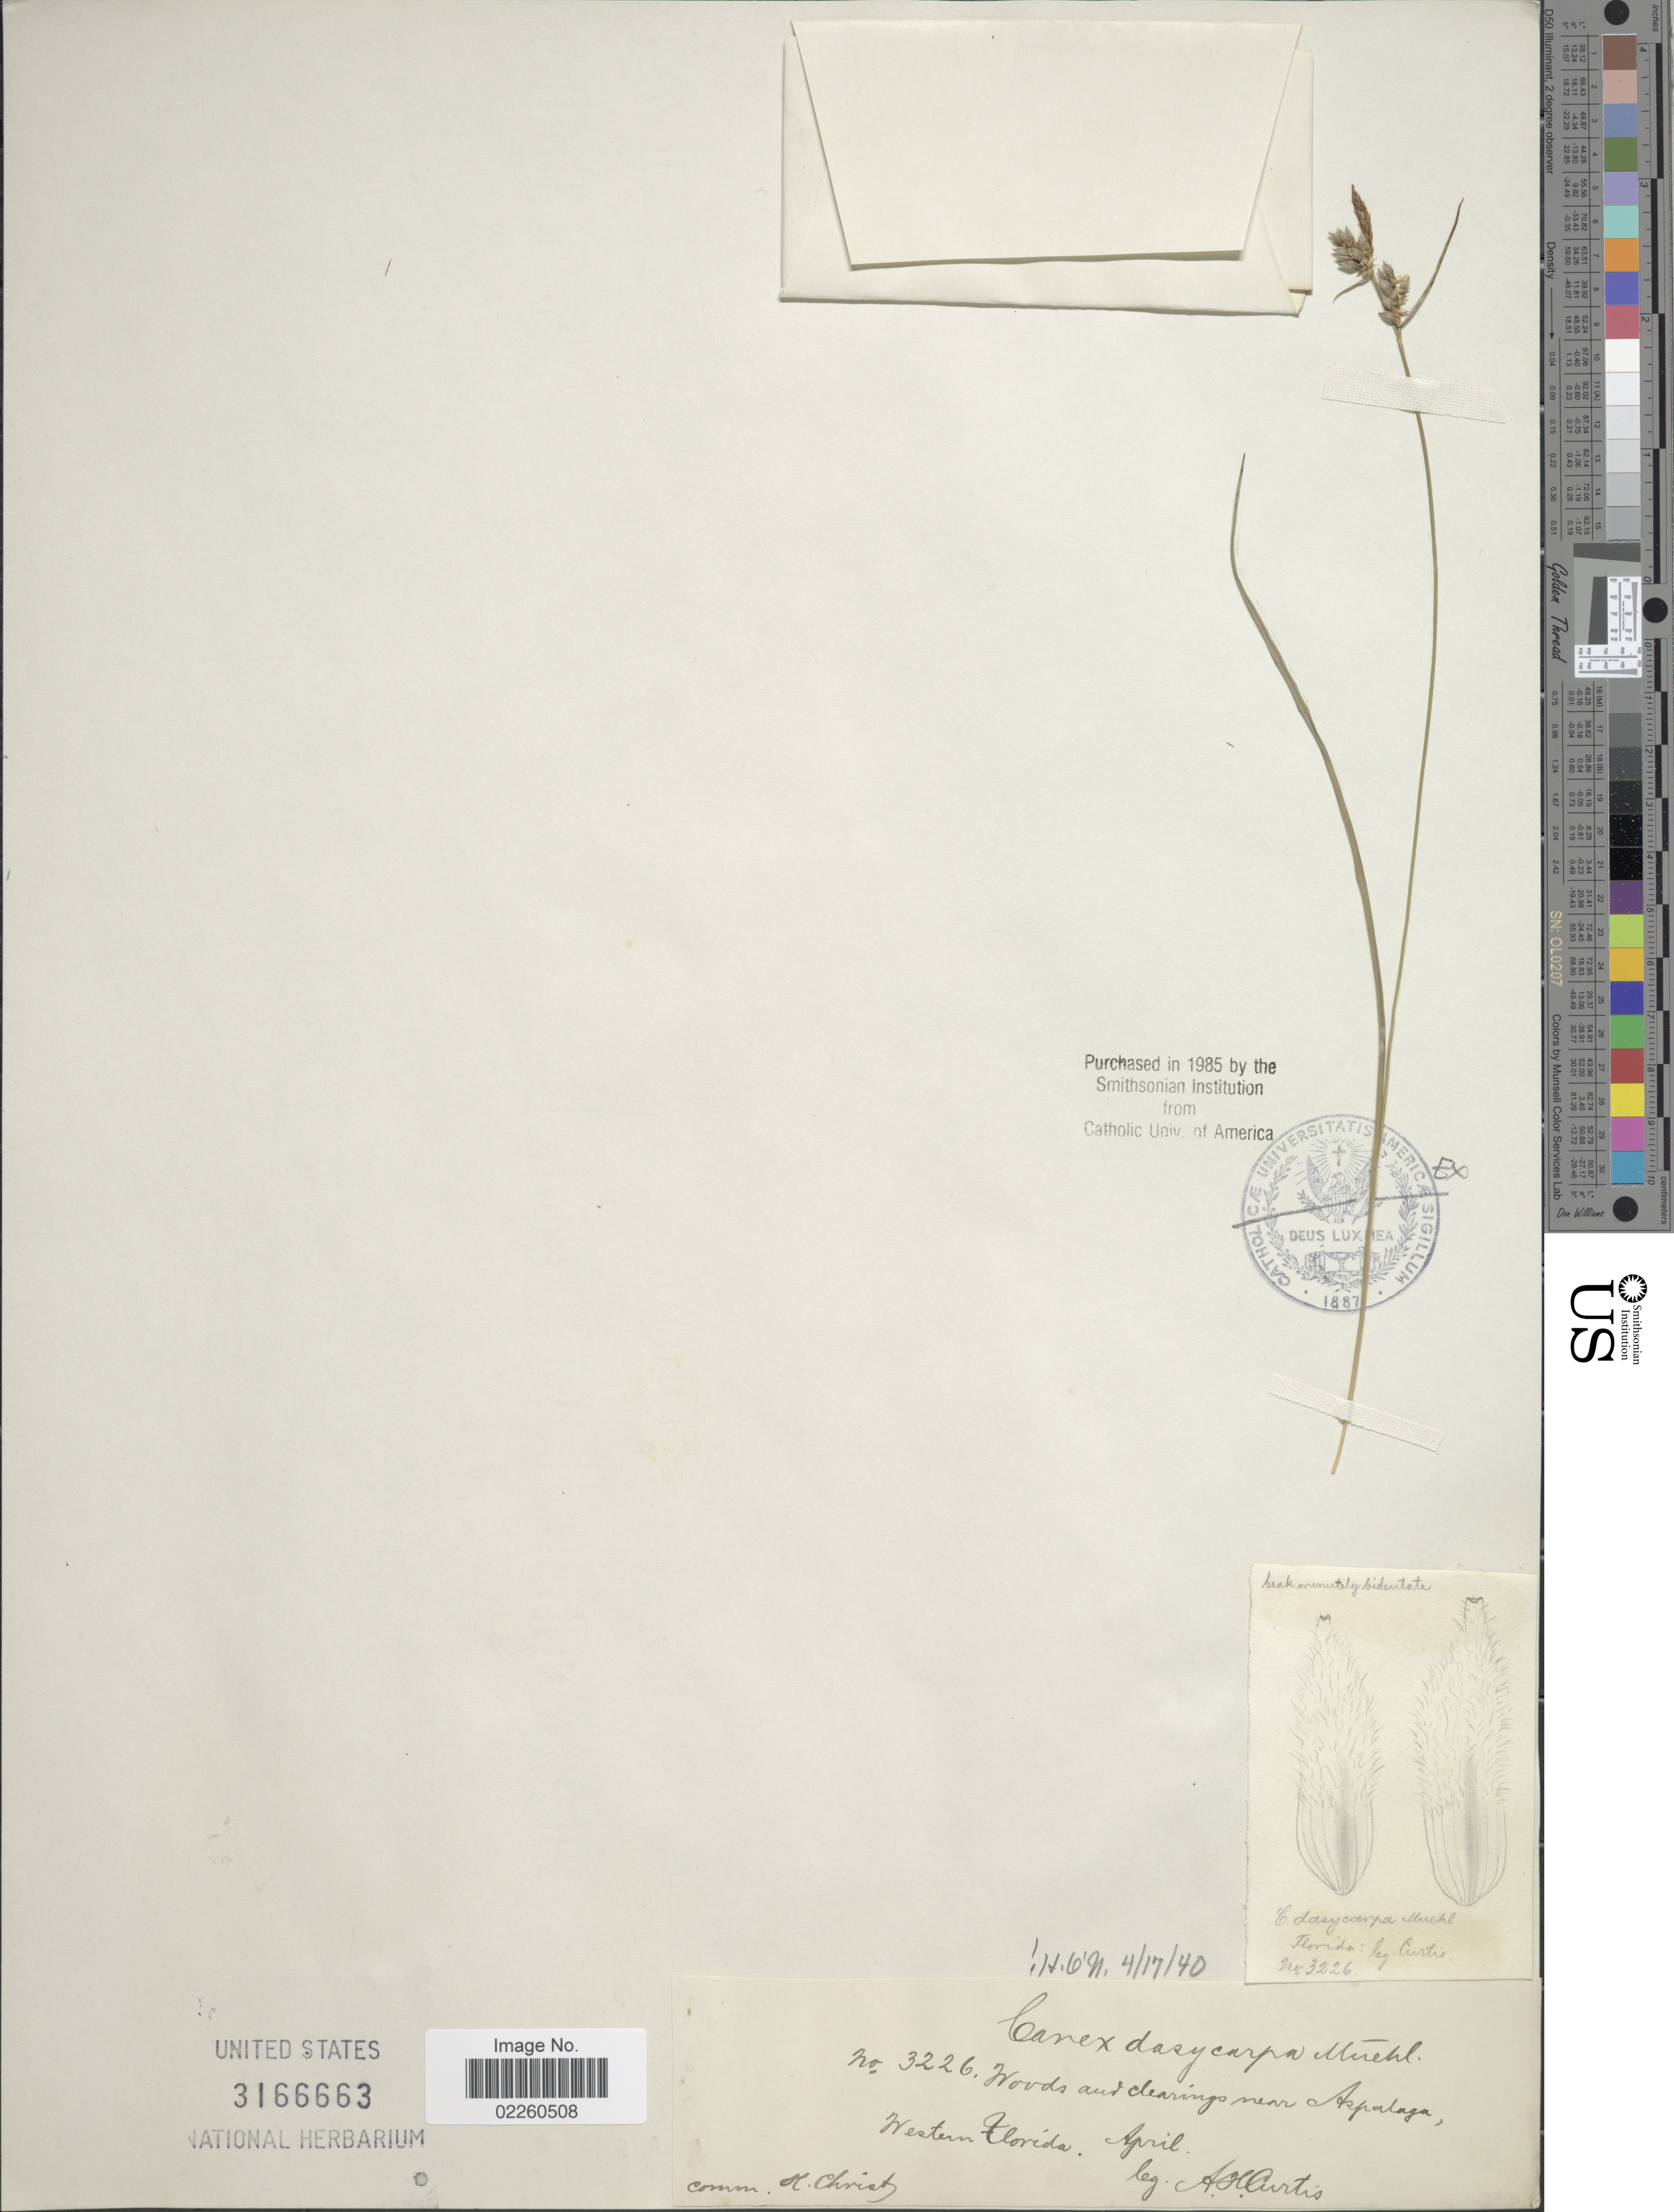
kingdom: Plantae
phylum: Tracheophyta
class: Liliopsida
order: Poales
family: Cyperaceae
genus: Carex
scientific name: Carex dasycarpa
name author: Muhl.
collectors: A. Curtis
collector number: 3226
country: United States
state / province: Florida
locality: Woods and clearings near Aspalaga, Western Florida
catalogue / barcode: US 3166663